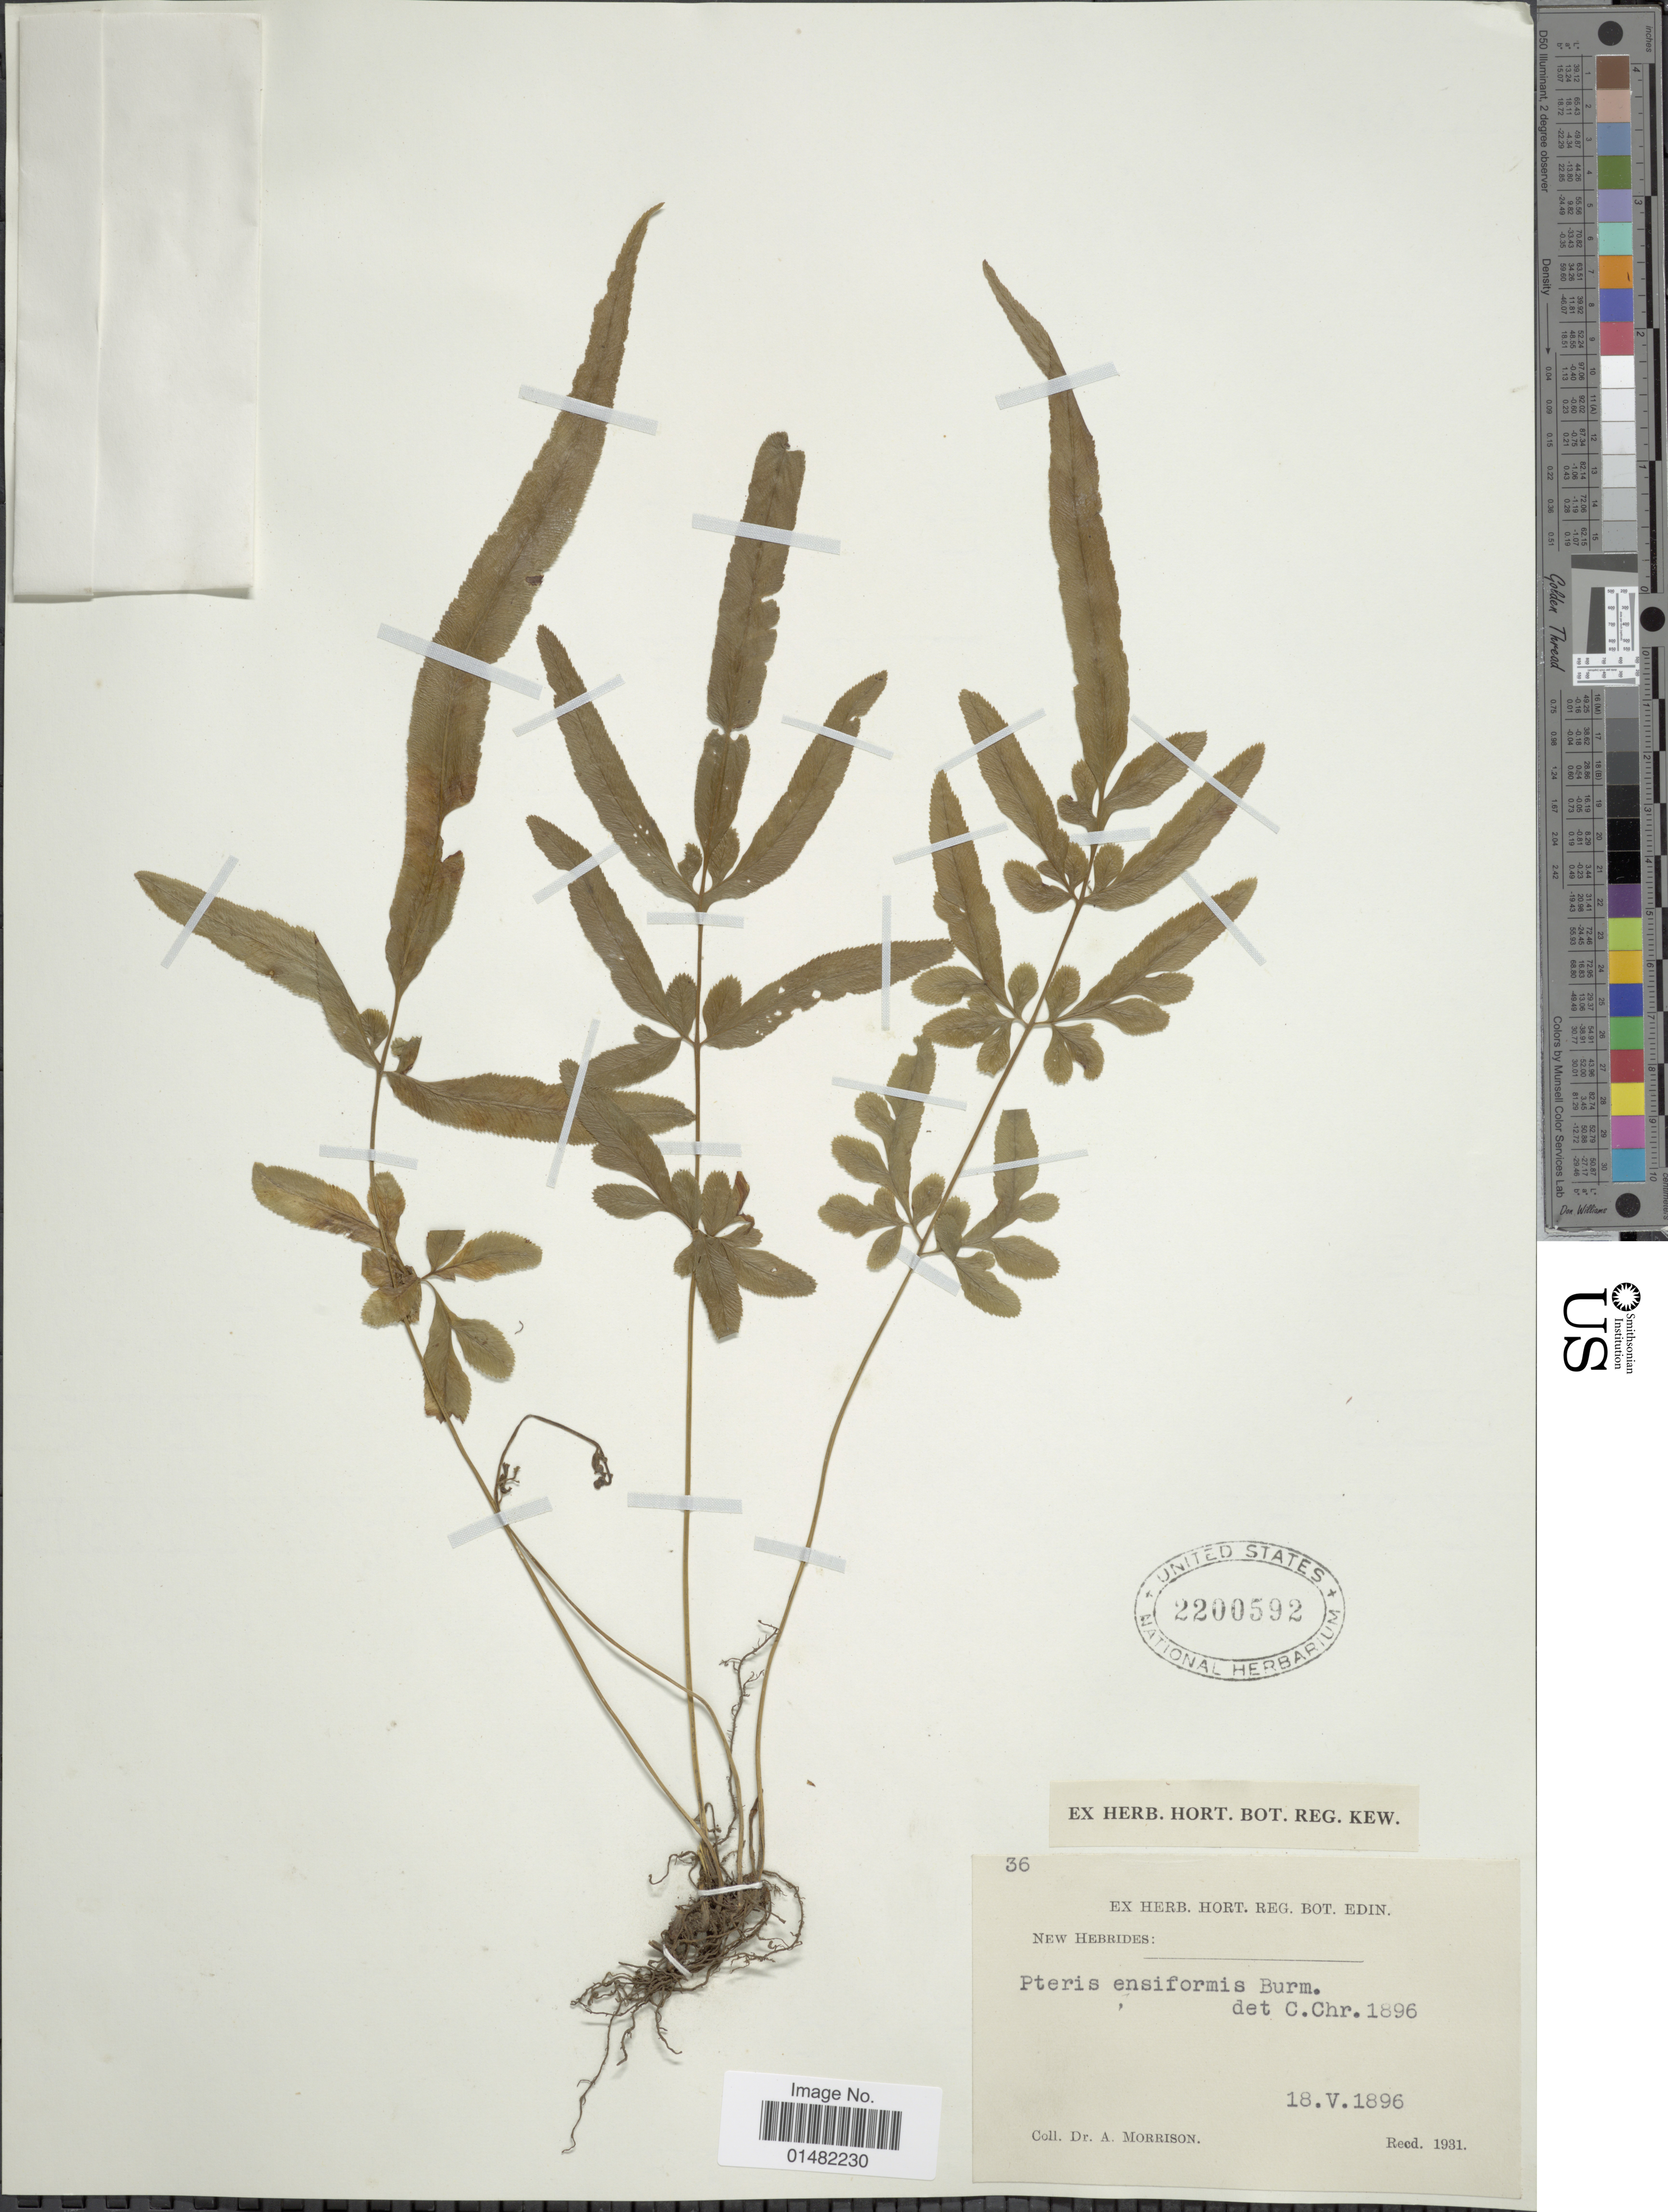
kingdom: Plantae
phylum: Tracheophyta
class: Polypodiopsida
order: Polypodiales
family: Pteridaceae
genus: Pteris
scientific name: Pteris ensiformis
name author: Burm. f.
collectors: A. Morrison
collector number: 36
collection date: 1896-05-18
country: Vanuatu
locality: New Hebrides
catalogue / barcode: US 2200592